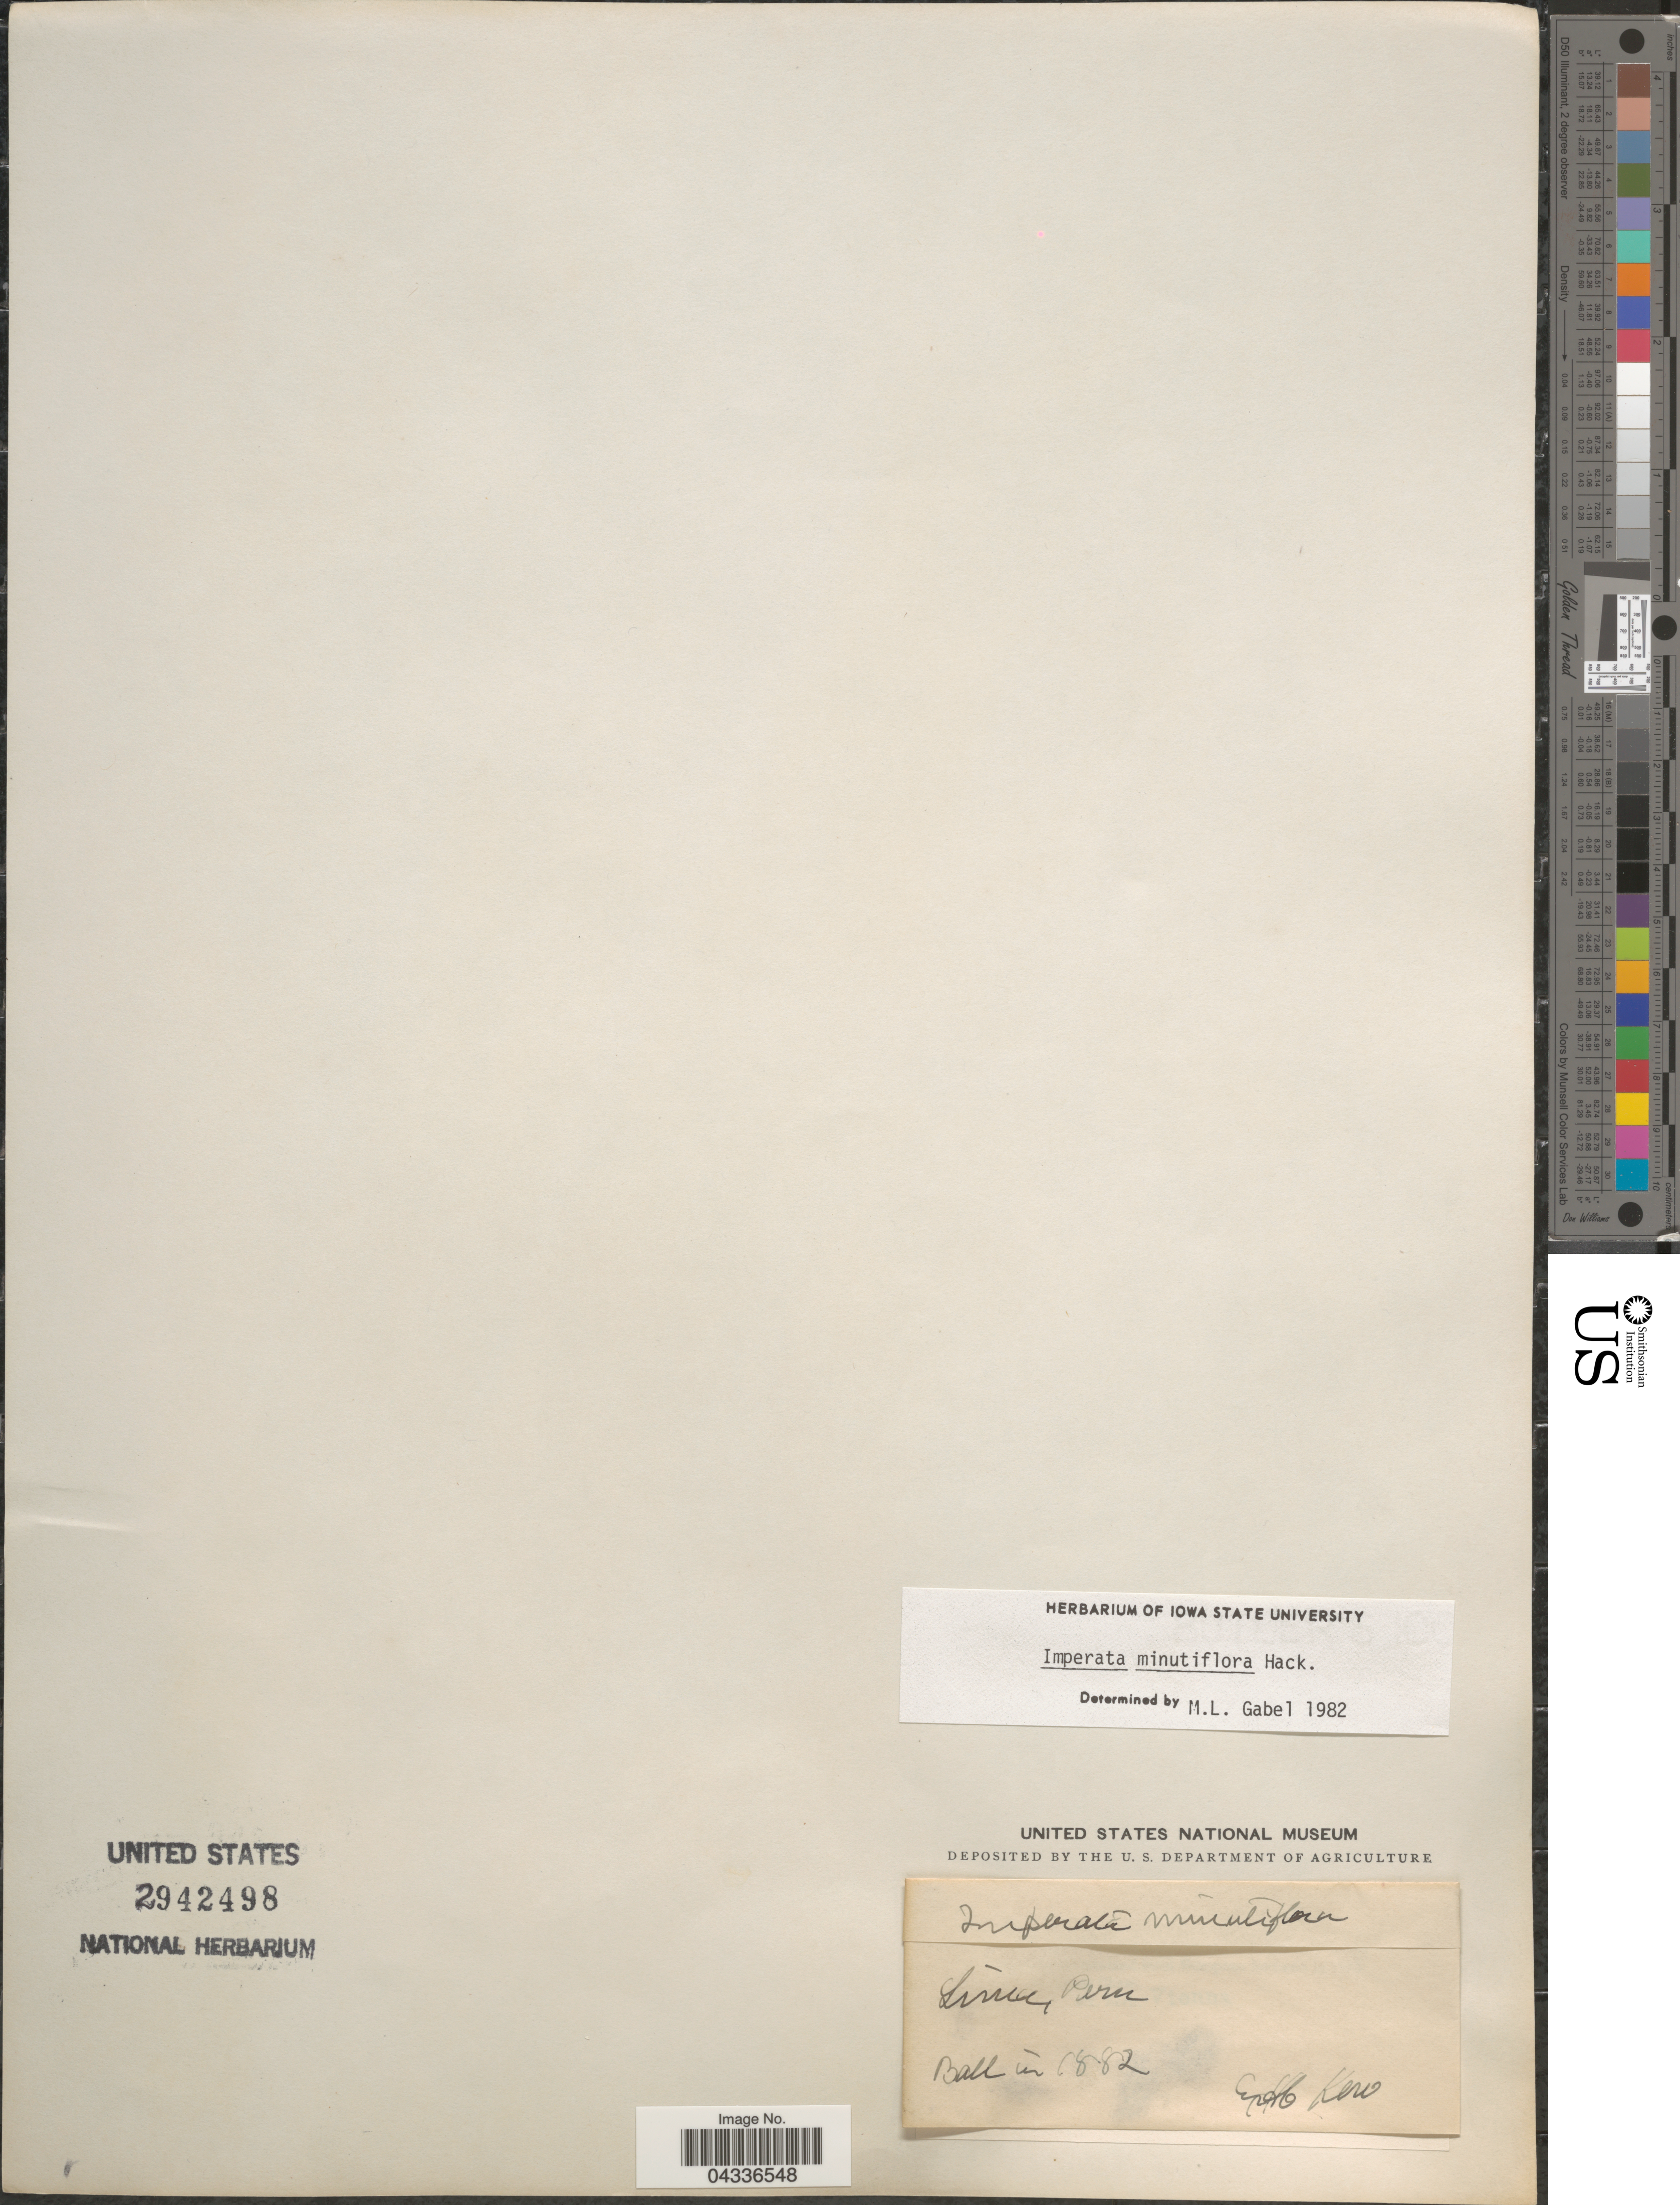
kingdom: Plantae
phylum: Tracheophyta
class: Liliopsida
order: Poales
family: Poaceae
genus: Imperata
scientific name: Imperata minutiflora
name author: Hack.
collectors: -- Ball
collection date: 1882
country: Peru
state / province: Lima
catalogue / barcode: US 2942498